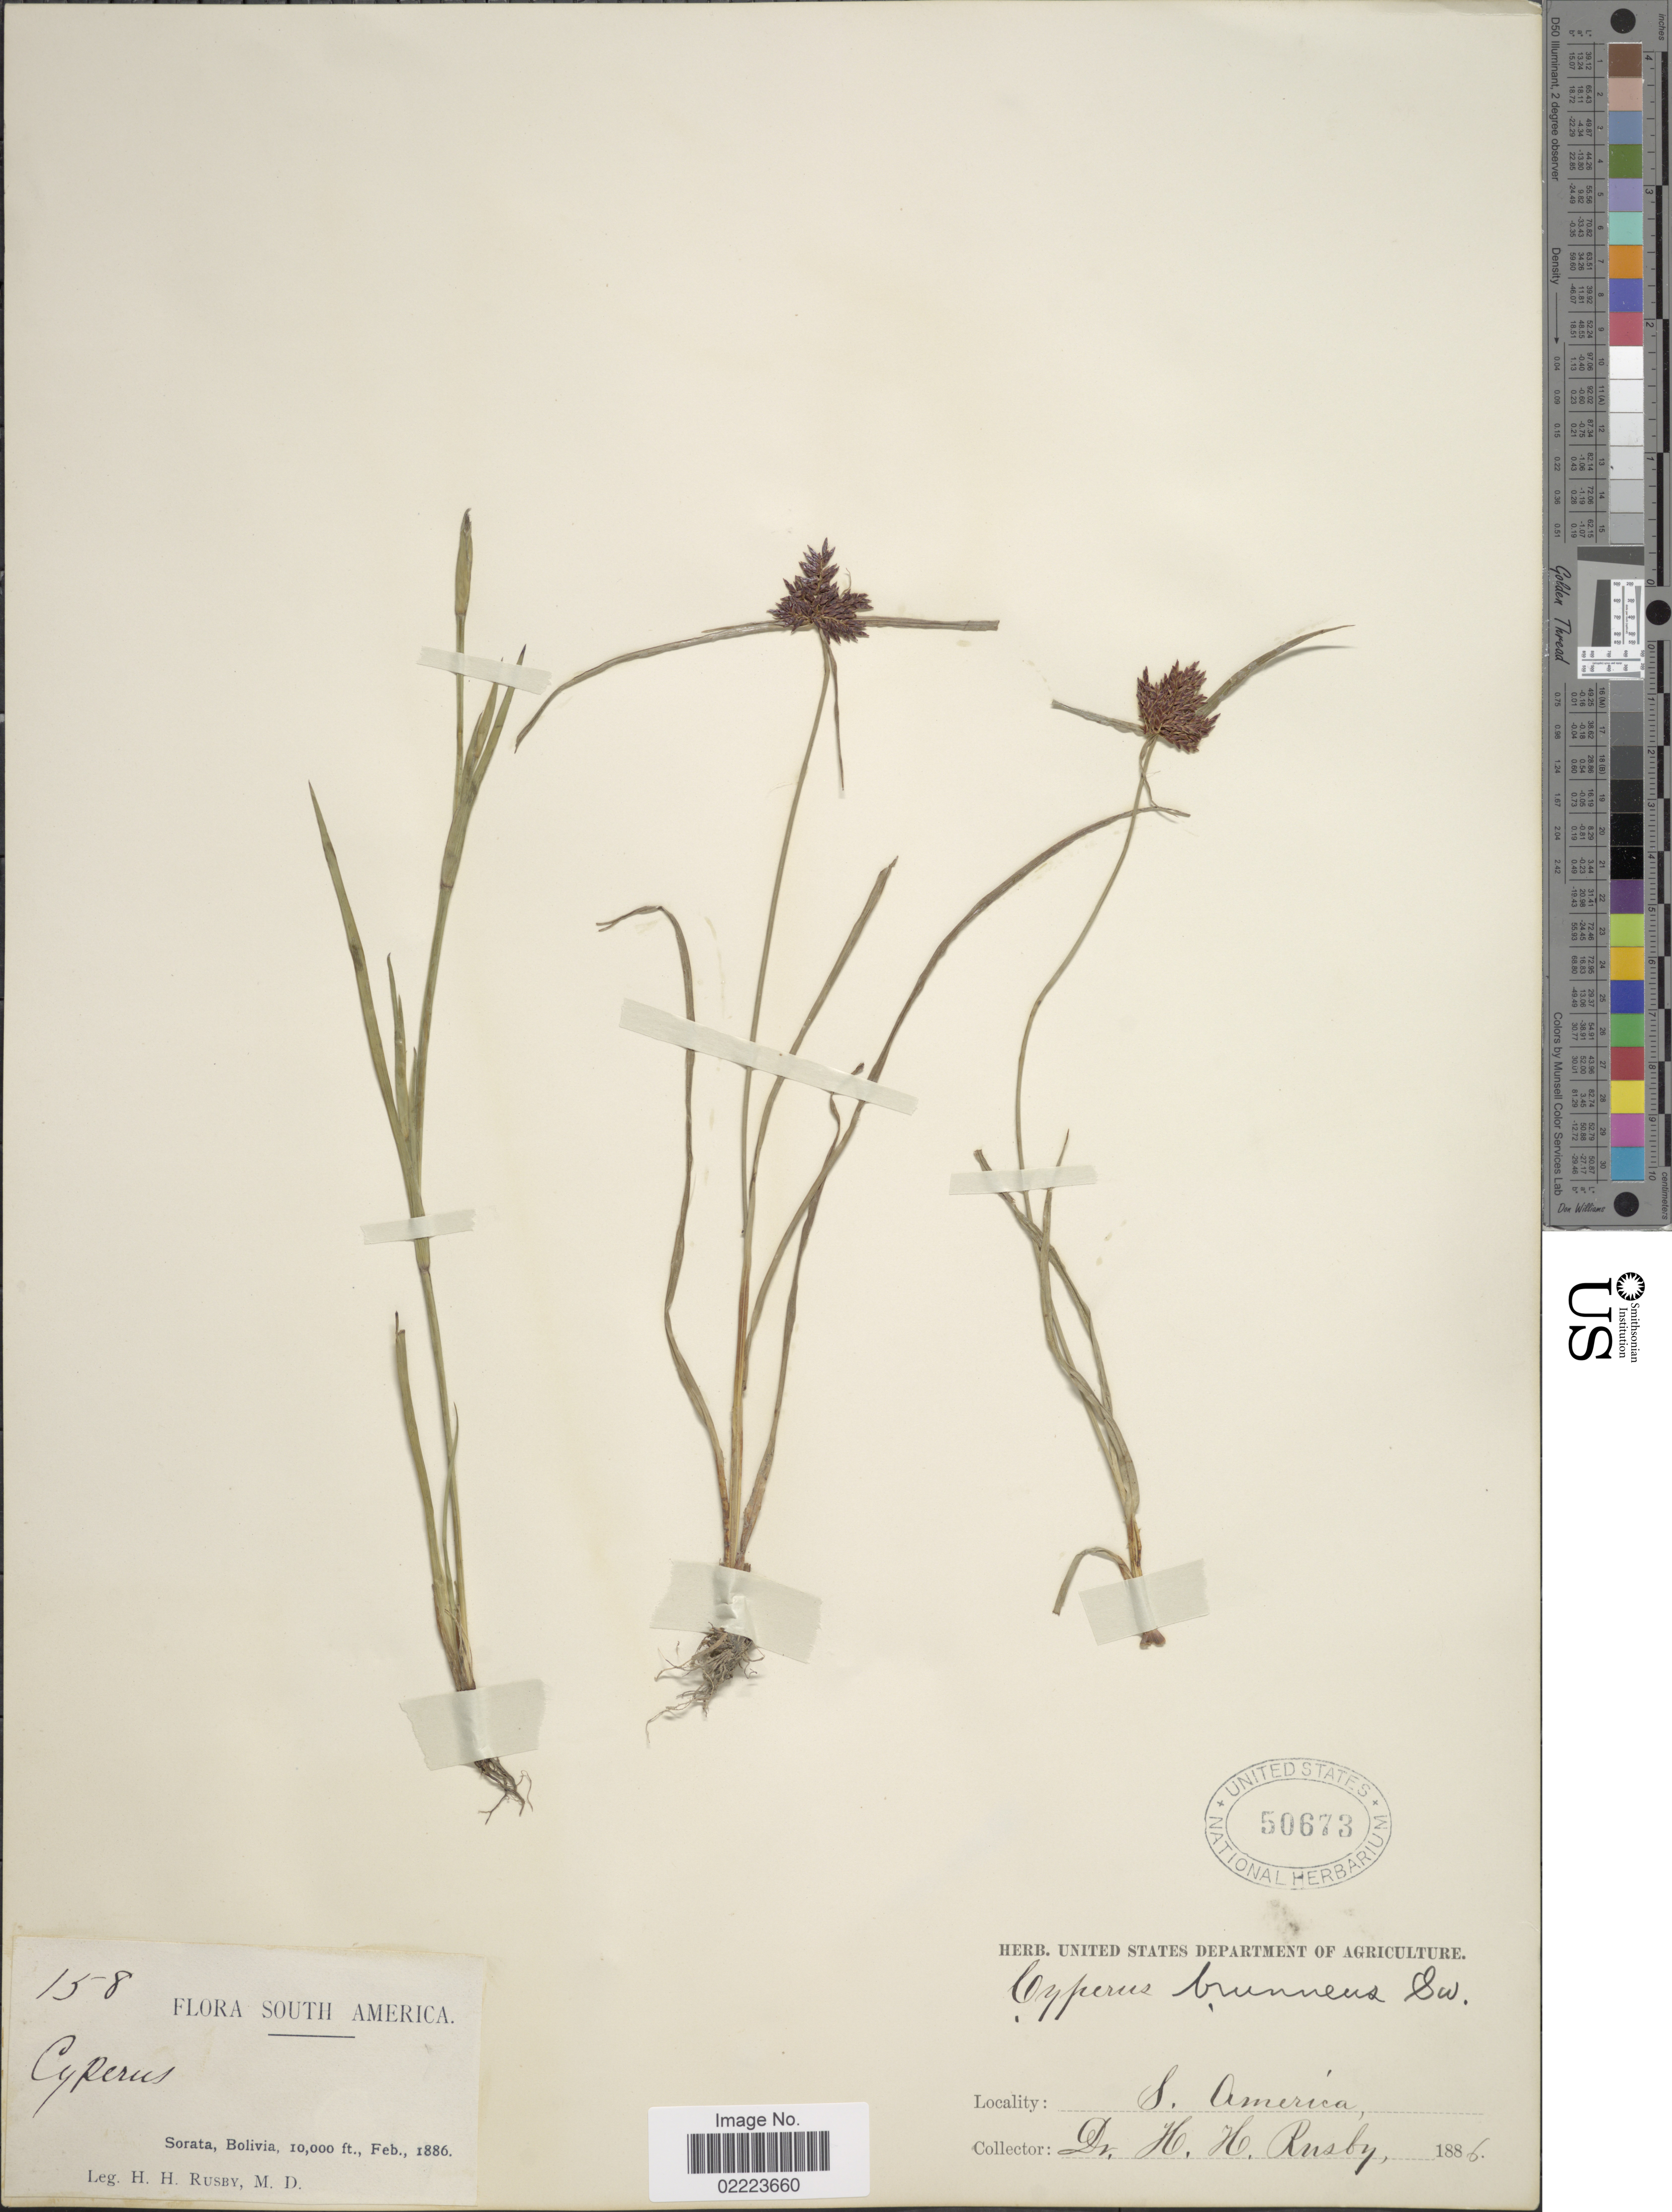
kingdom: Plantae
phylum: Tracheophyta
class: Liliopsida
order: Poales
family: Cyperaceae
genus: Cyperus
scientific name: Cyperus manimae var. manimae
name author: Kunth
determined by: Strong, Mark T., (BOT), Smithsonian Institution - National Museum of Natural History (UNITED STATES)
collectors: H. H. Rusby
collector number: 158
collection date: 1886-02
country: Bolivia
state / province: La Páz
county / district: Larecaja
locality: Sorata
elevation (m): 3048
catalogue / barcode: US 50673